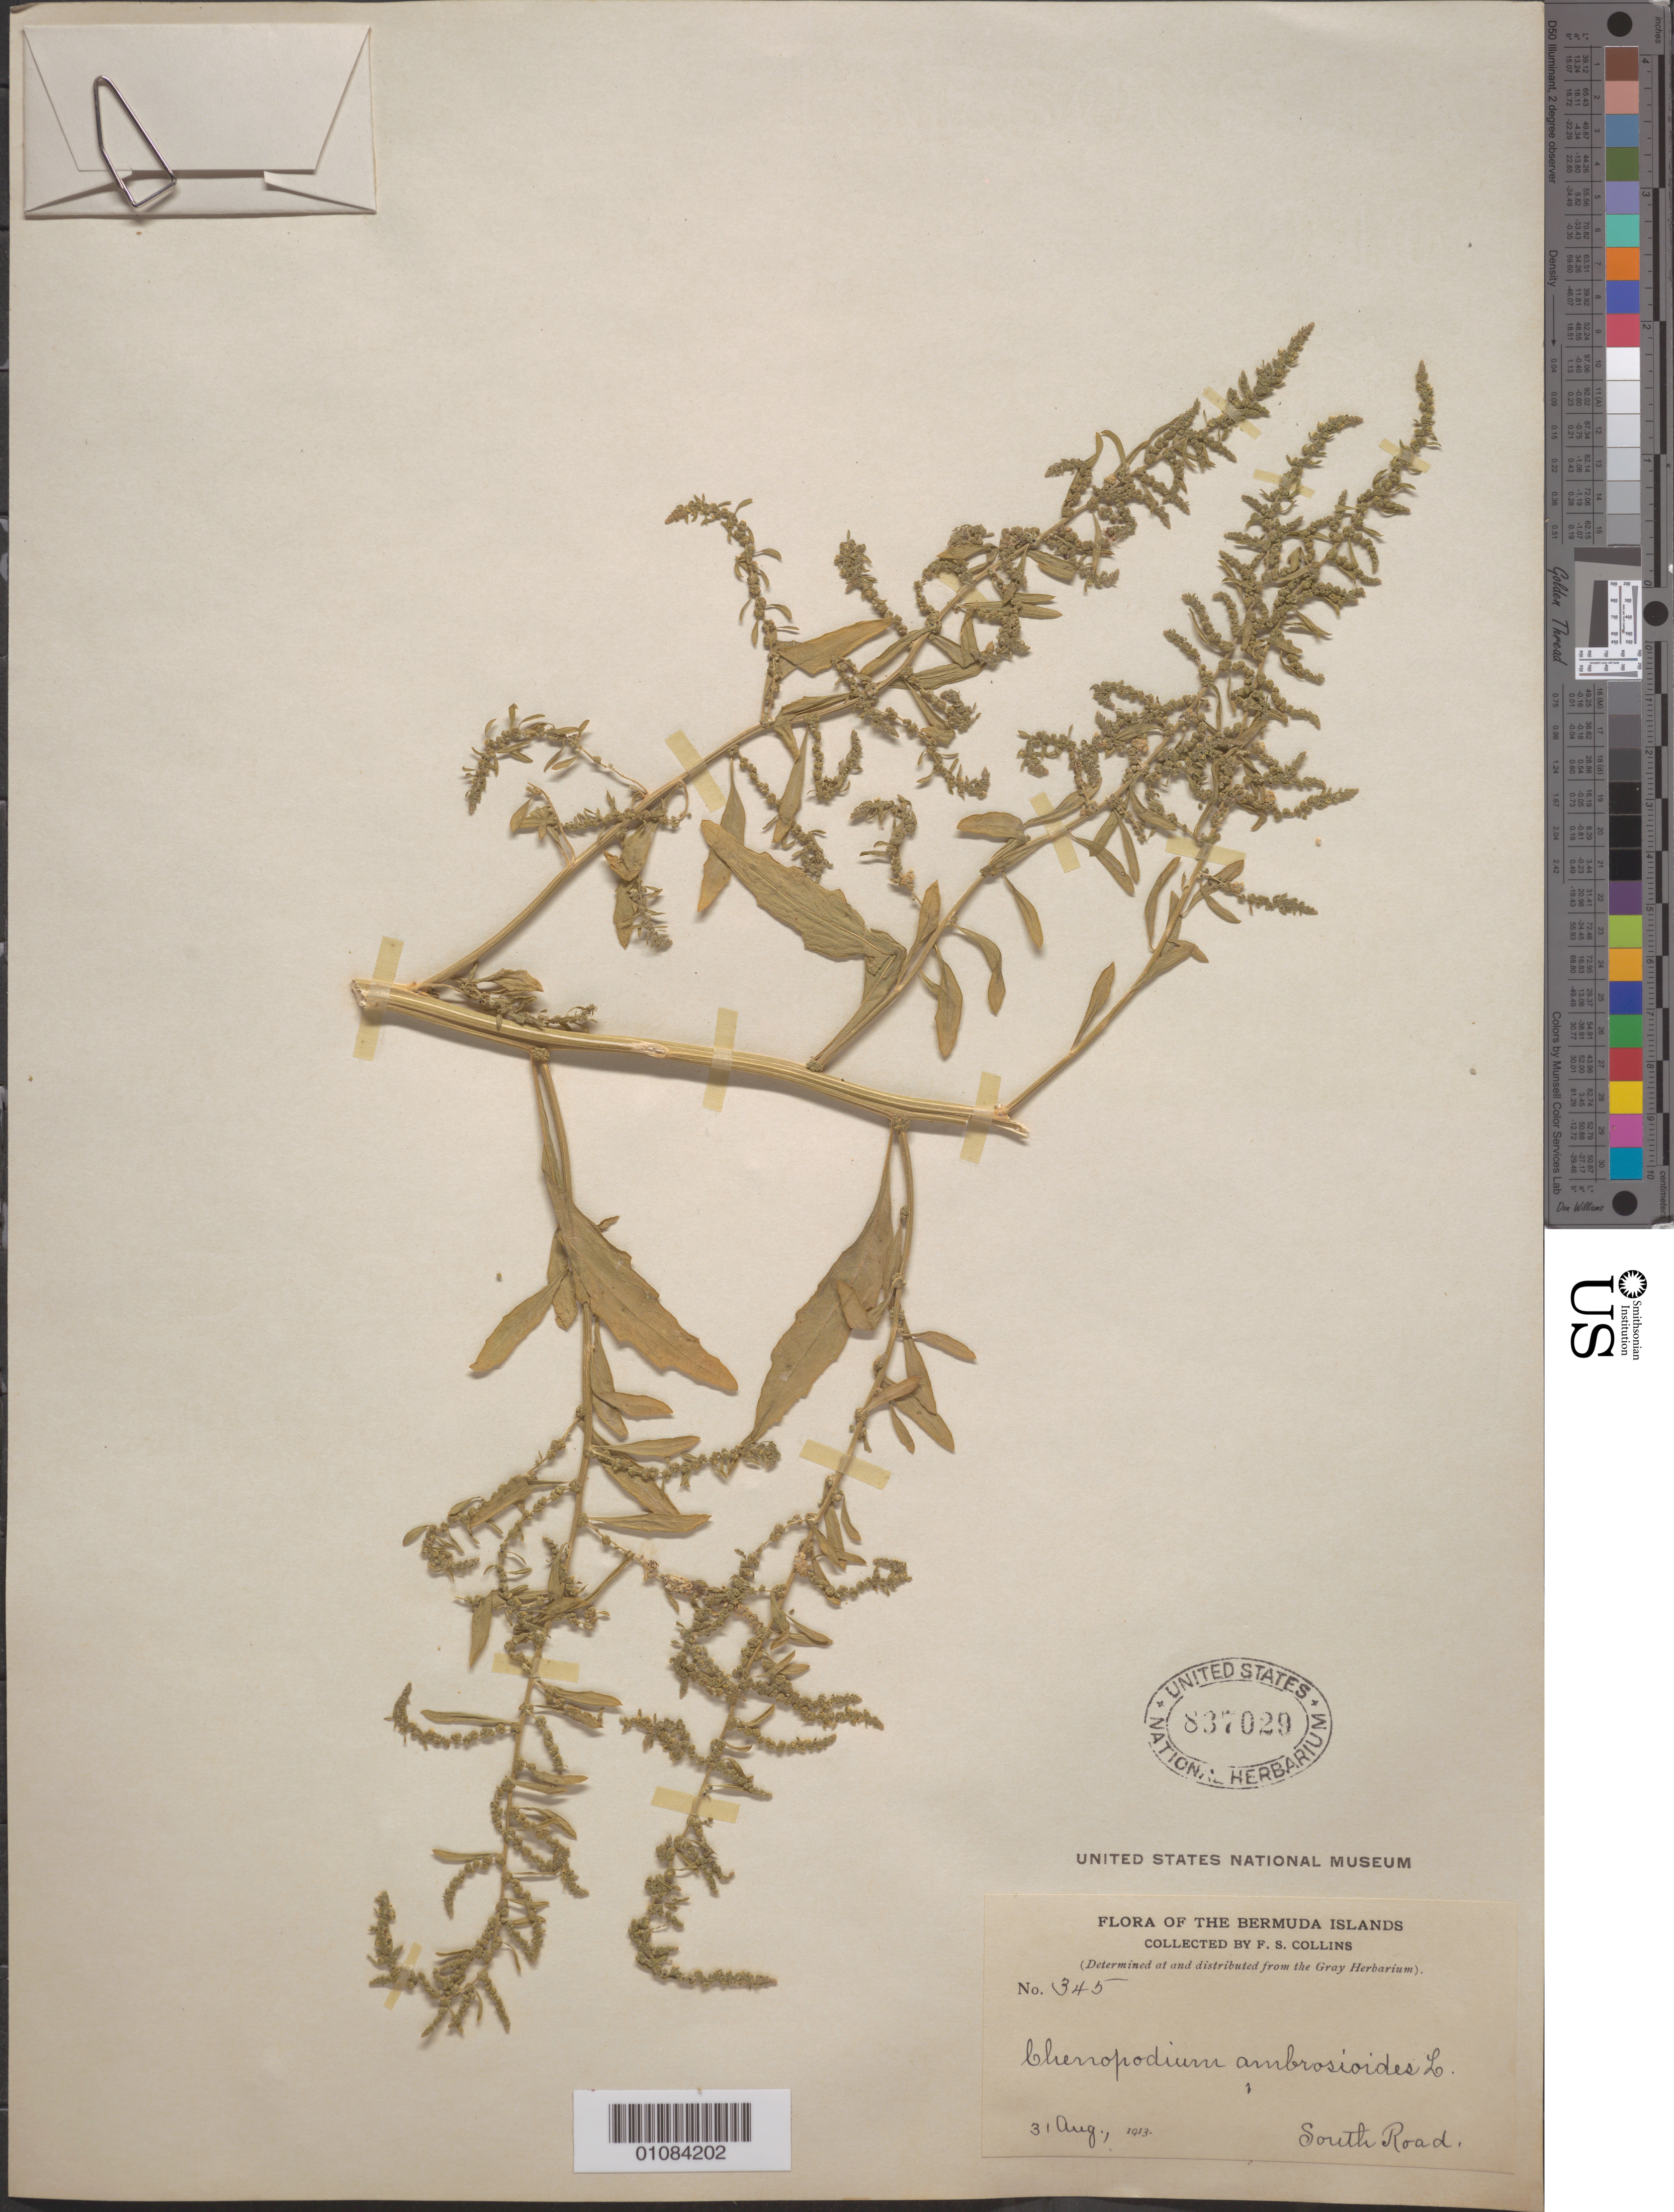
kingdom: Plantae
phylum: Tracheophyta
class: Magnoliopsida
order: Caryophyllales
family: Amaranthaceae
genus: Chenopodium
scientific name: Chenopodium ambrosioides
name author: L.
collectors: F. Collins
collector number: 345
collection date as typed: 31 Aug 1913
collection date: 1913-08-31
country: Bermuda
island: Bermuda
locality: South Road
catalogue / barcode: US 837029